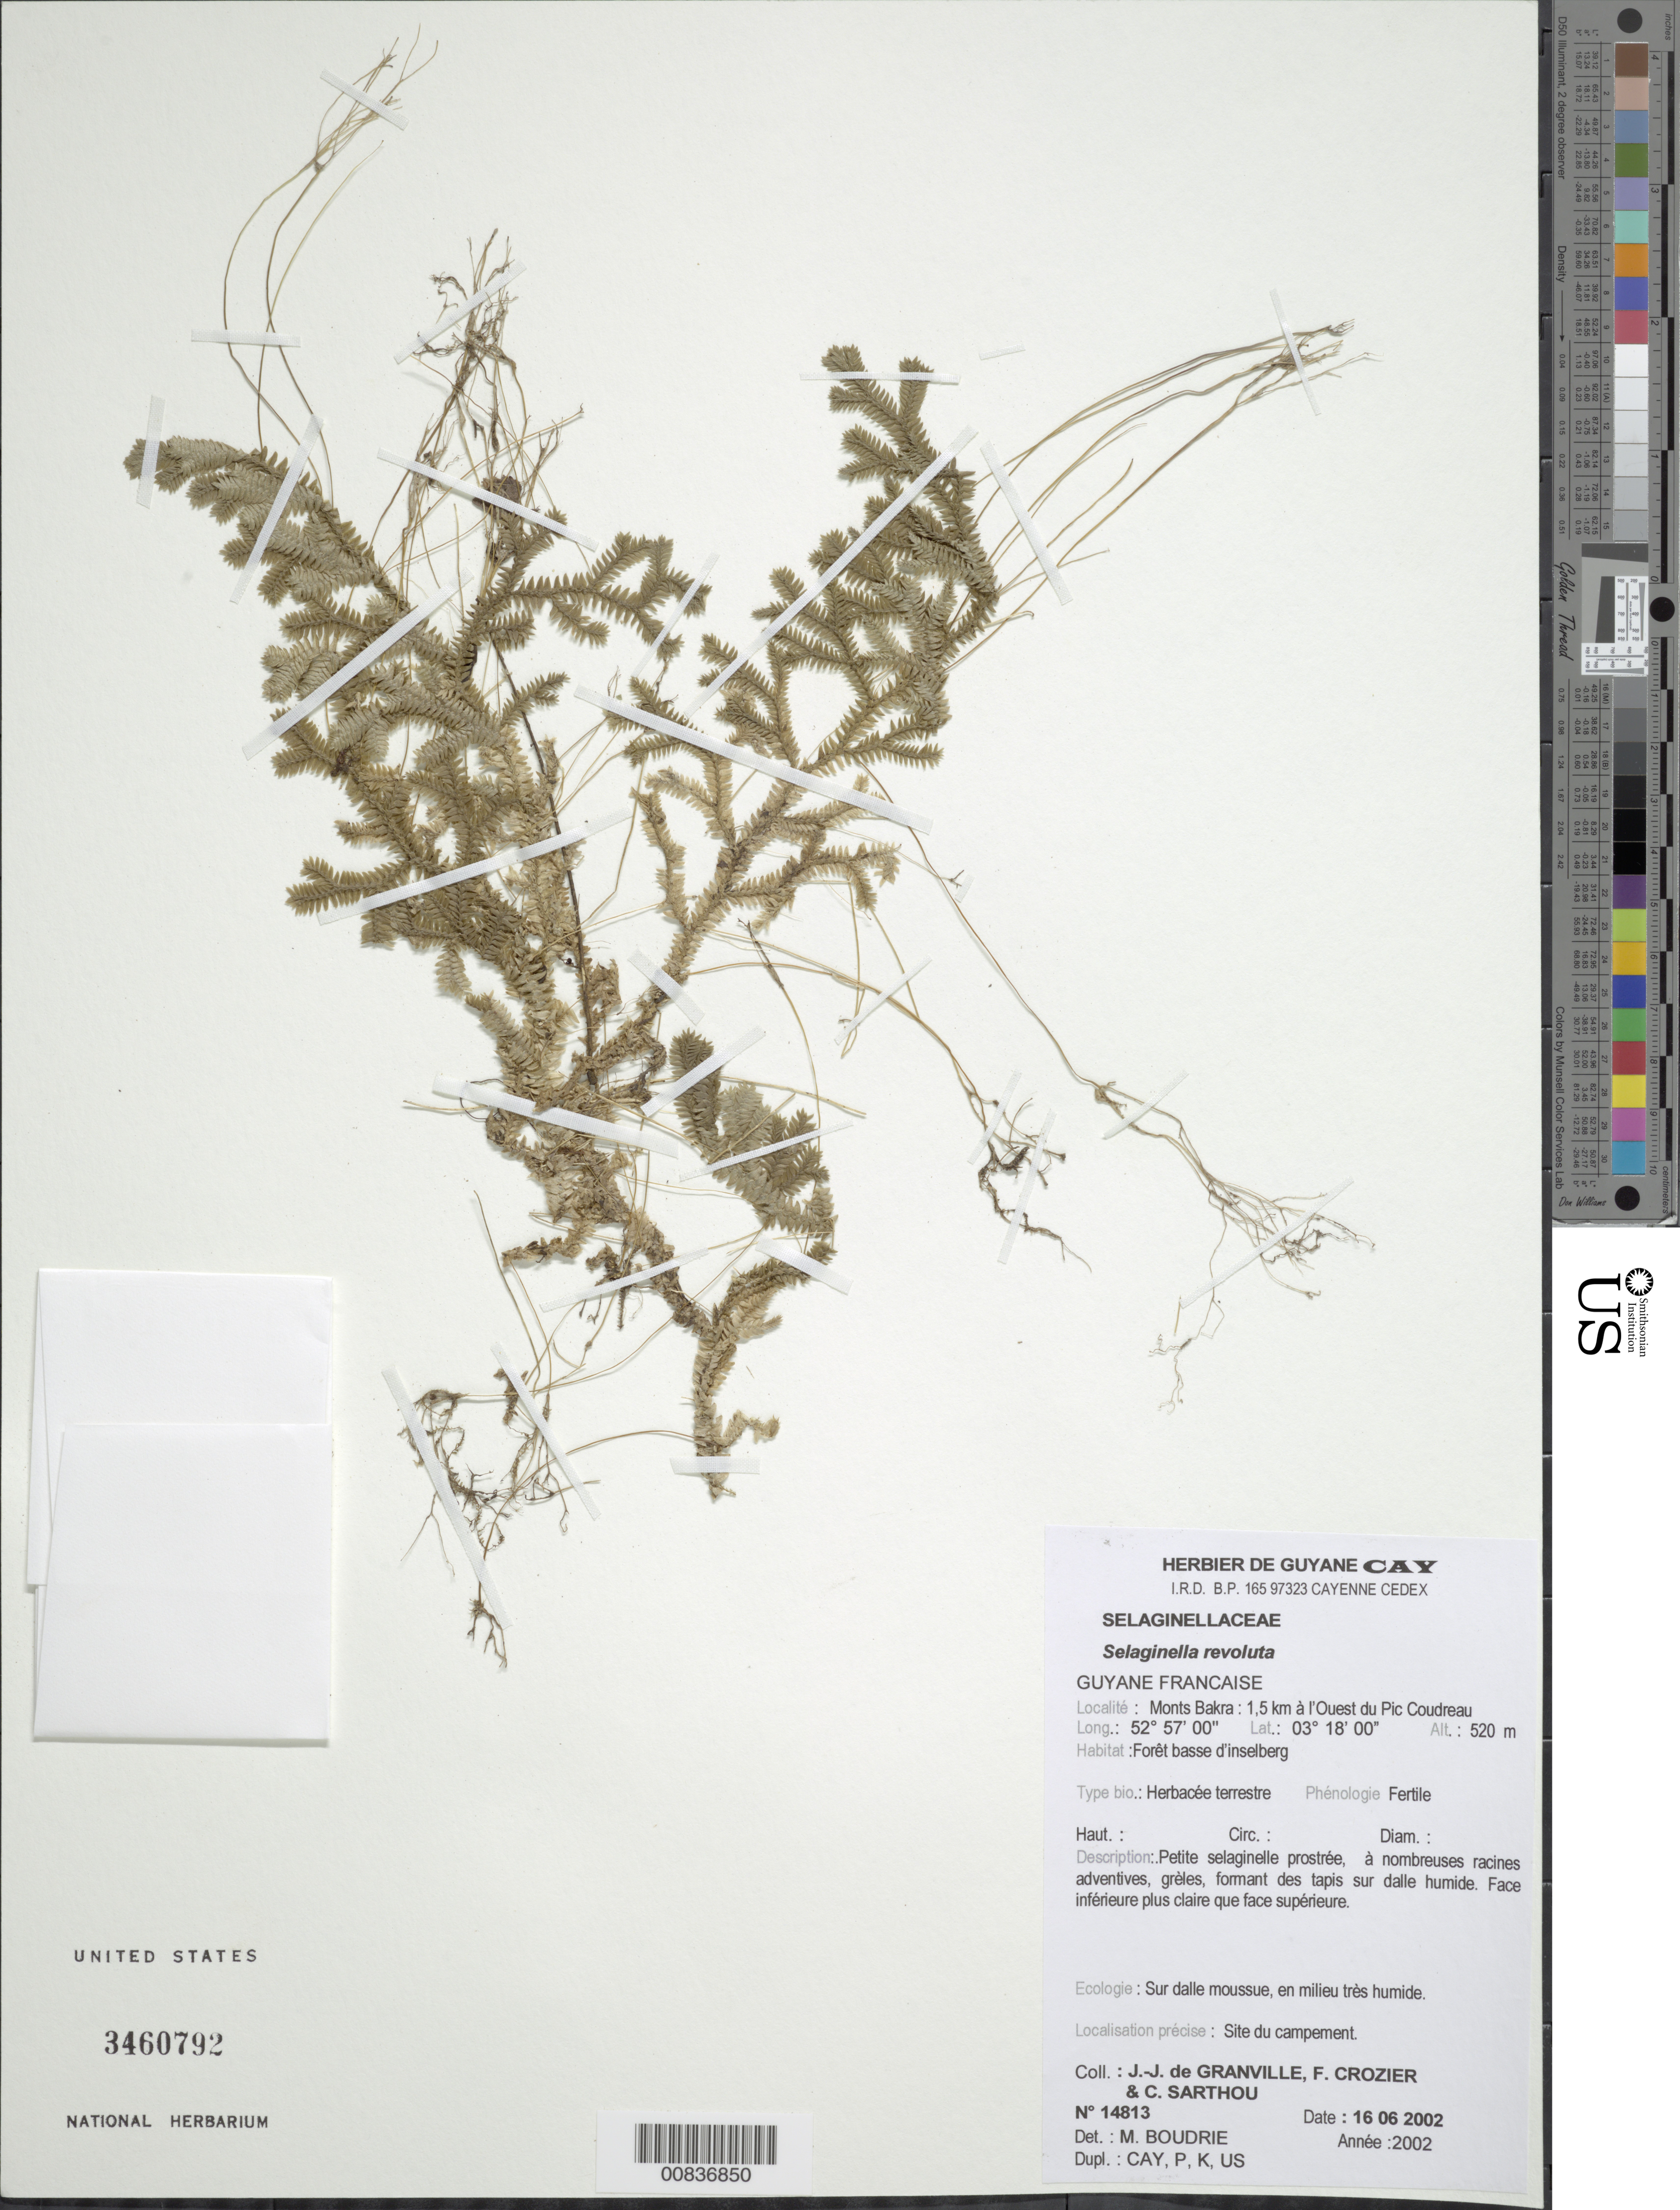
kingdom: Plantae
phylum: Tracheophyta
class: Lycopodiopsida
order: Selaginellales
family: Selaginellaceae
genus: Selaginella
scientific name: Selaginella revoluta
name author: Baker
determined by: Boudrie, M.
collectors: J.-J. de Granville, F. Crozier & C. Sarthou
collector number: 14813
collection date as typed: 16-Jun-02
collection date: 2002-06-16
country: French Guiana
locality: Monts Bakra, 1.5 km a l'Ouest du Pic Coudreau, site du campement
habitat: Forêt basse sur inselberg. Sur dalle moussue, en milieu très humide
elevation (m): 520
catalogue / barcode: US 3460792